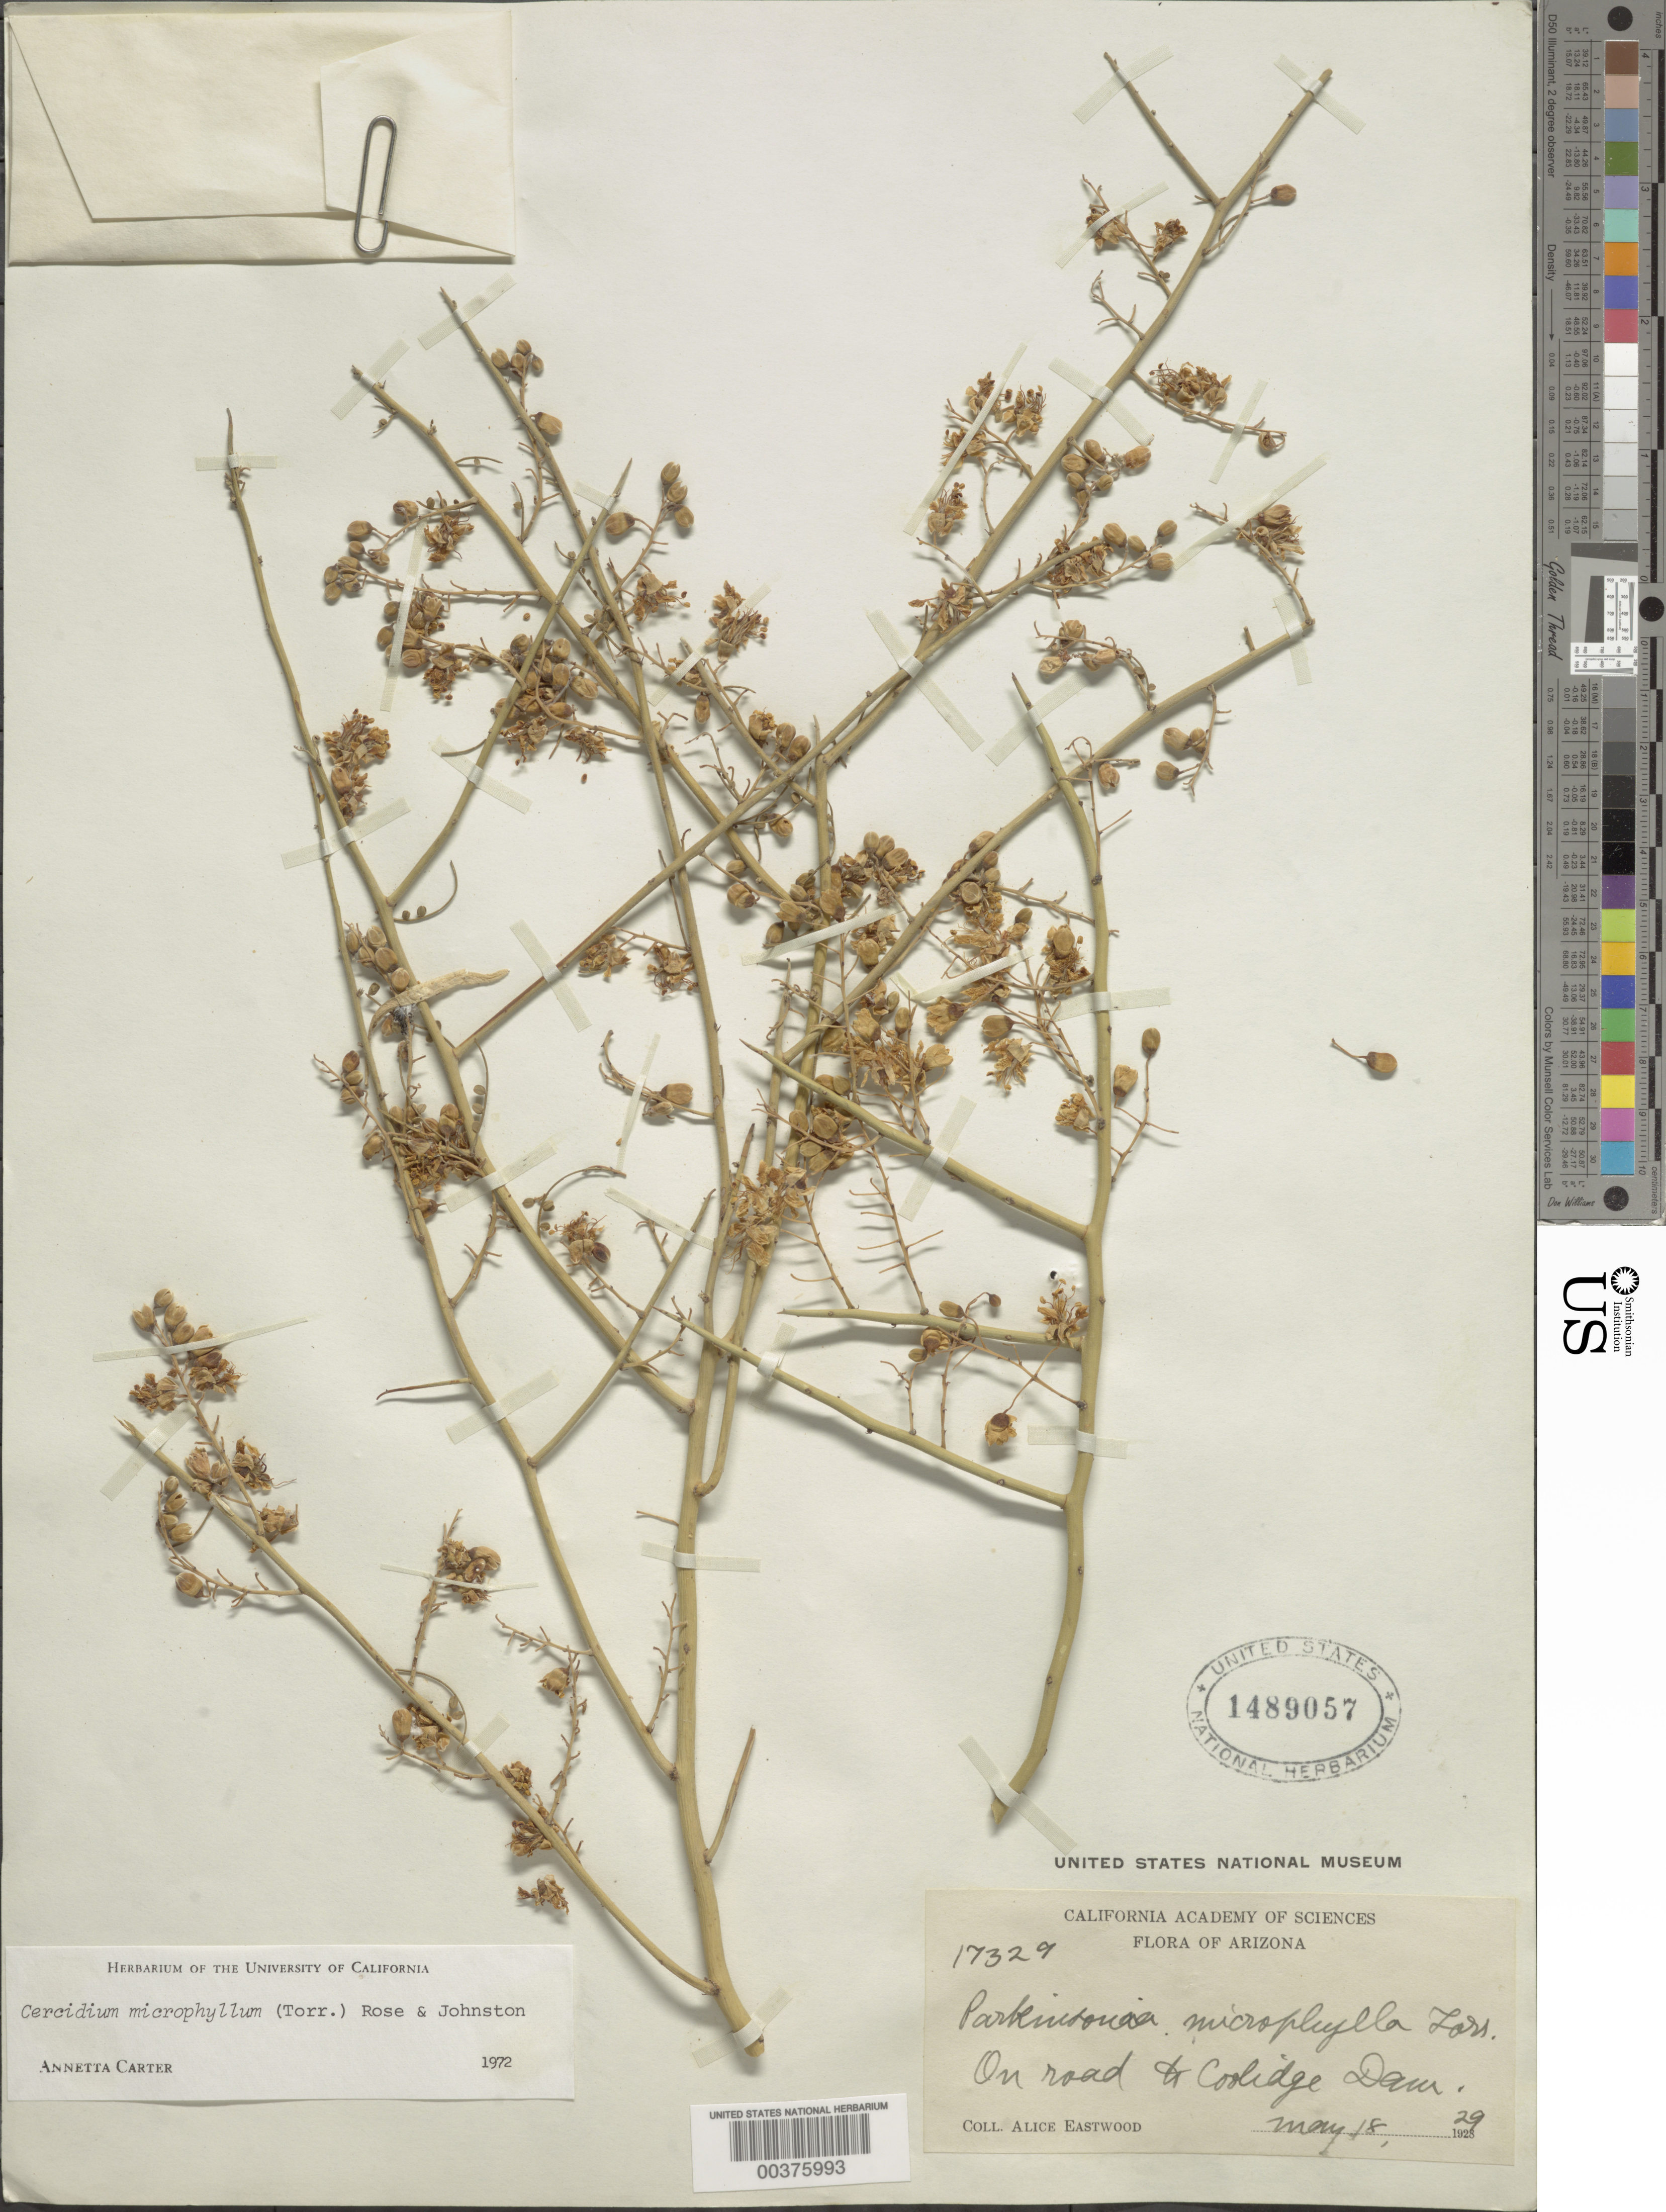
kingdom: Plantae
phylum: Tracheophyta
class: Magnoliopsida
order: Fabales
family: Fabaceae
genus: Parkinsonia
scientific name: Parkinsonia microphylla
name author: Torr.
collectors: A. Eastwood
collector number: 17329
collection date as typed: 18 May 1929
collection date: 1929-05-18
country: United States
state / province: Arizona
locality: On road to coolidge dam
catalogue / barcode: US 1489057